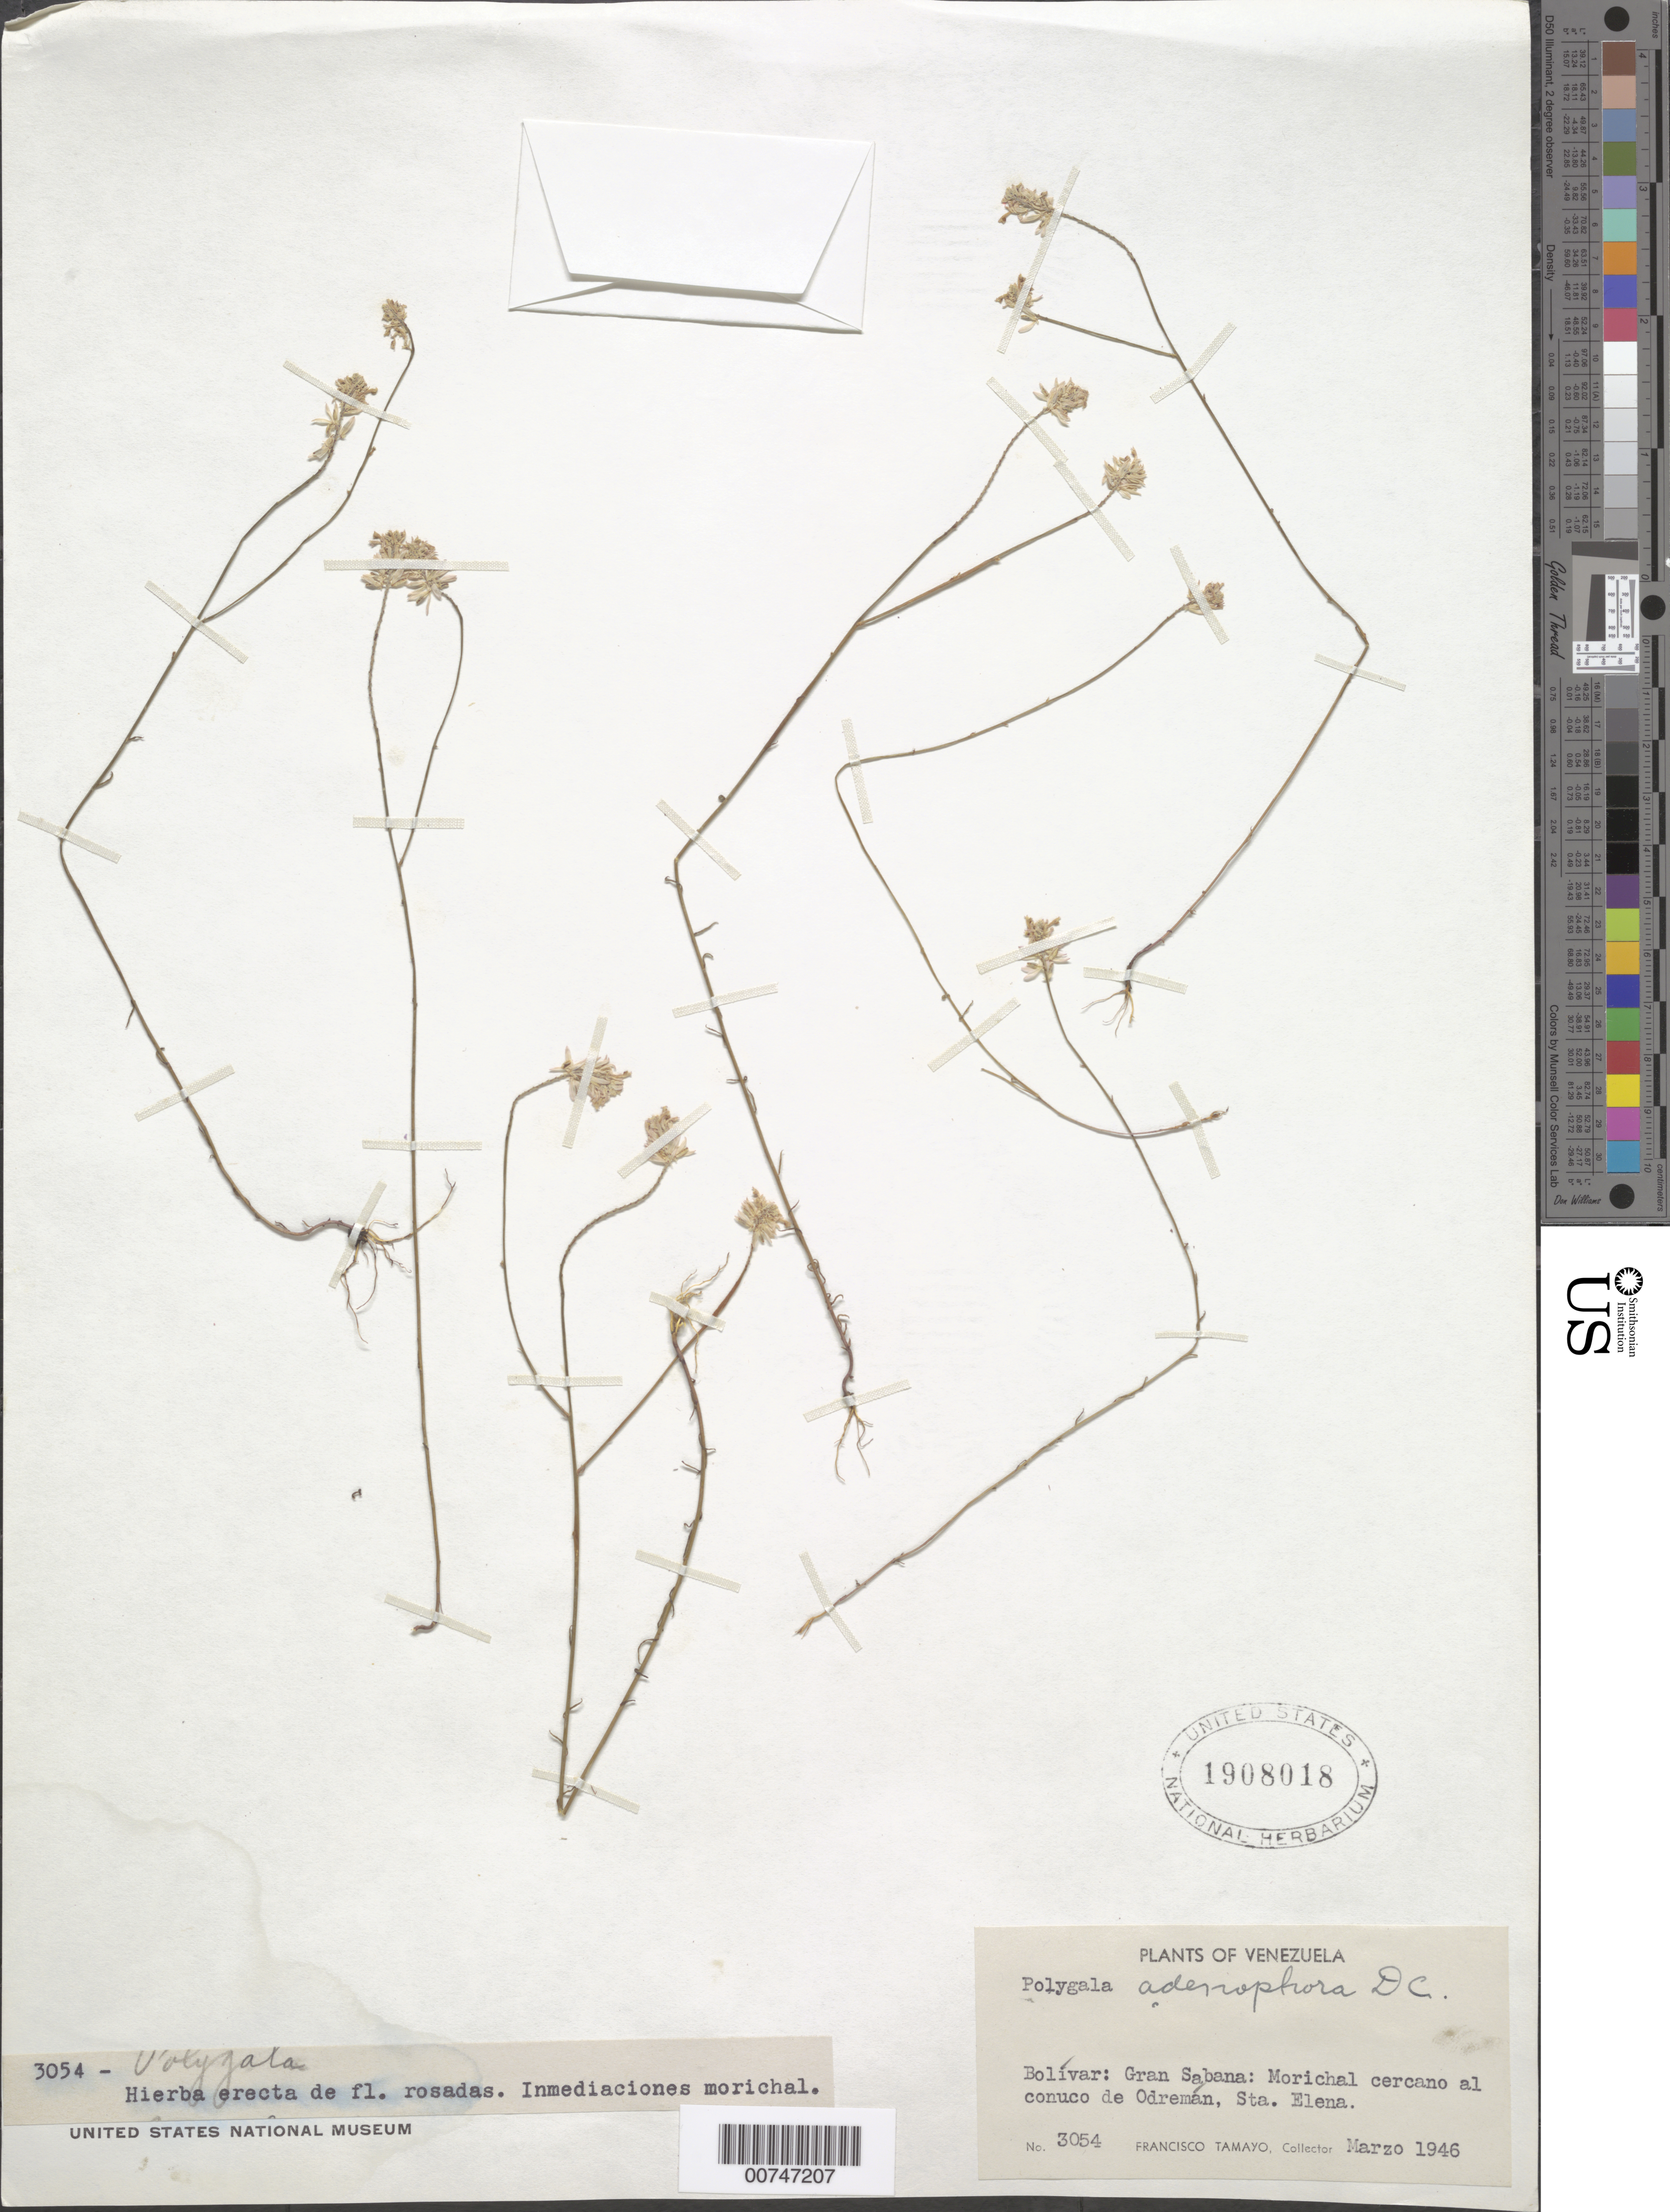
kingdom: Plantae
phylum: Tracheophyta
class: Magnoliopsida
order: Fabales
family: Polygalaceae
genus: Polygala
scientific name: Polygala adenophora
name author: DC.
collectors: F. Tamayo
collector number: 3054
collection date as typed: Mar-46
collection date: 1946-03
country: Venezuela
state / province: Bolívar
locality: Gran Sabana, Sta. Elena, Conuco de Odremán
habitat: Edge of morichal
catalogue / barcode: US 1908018